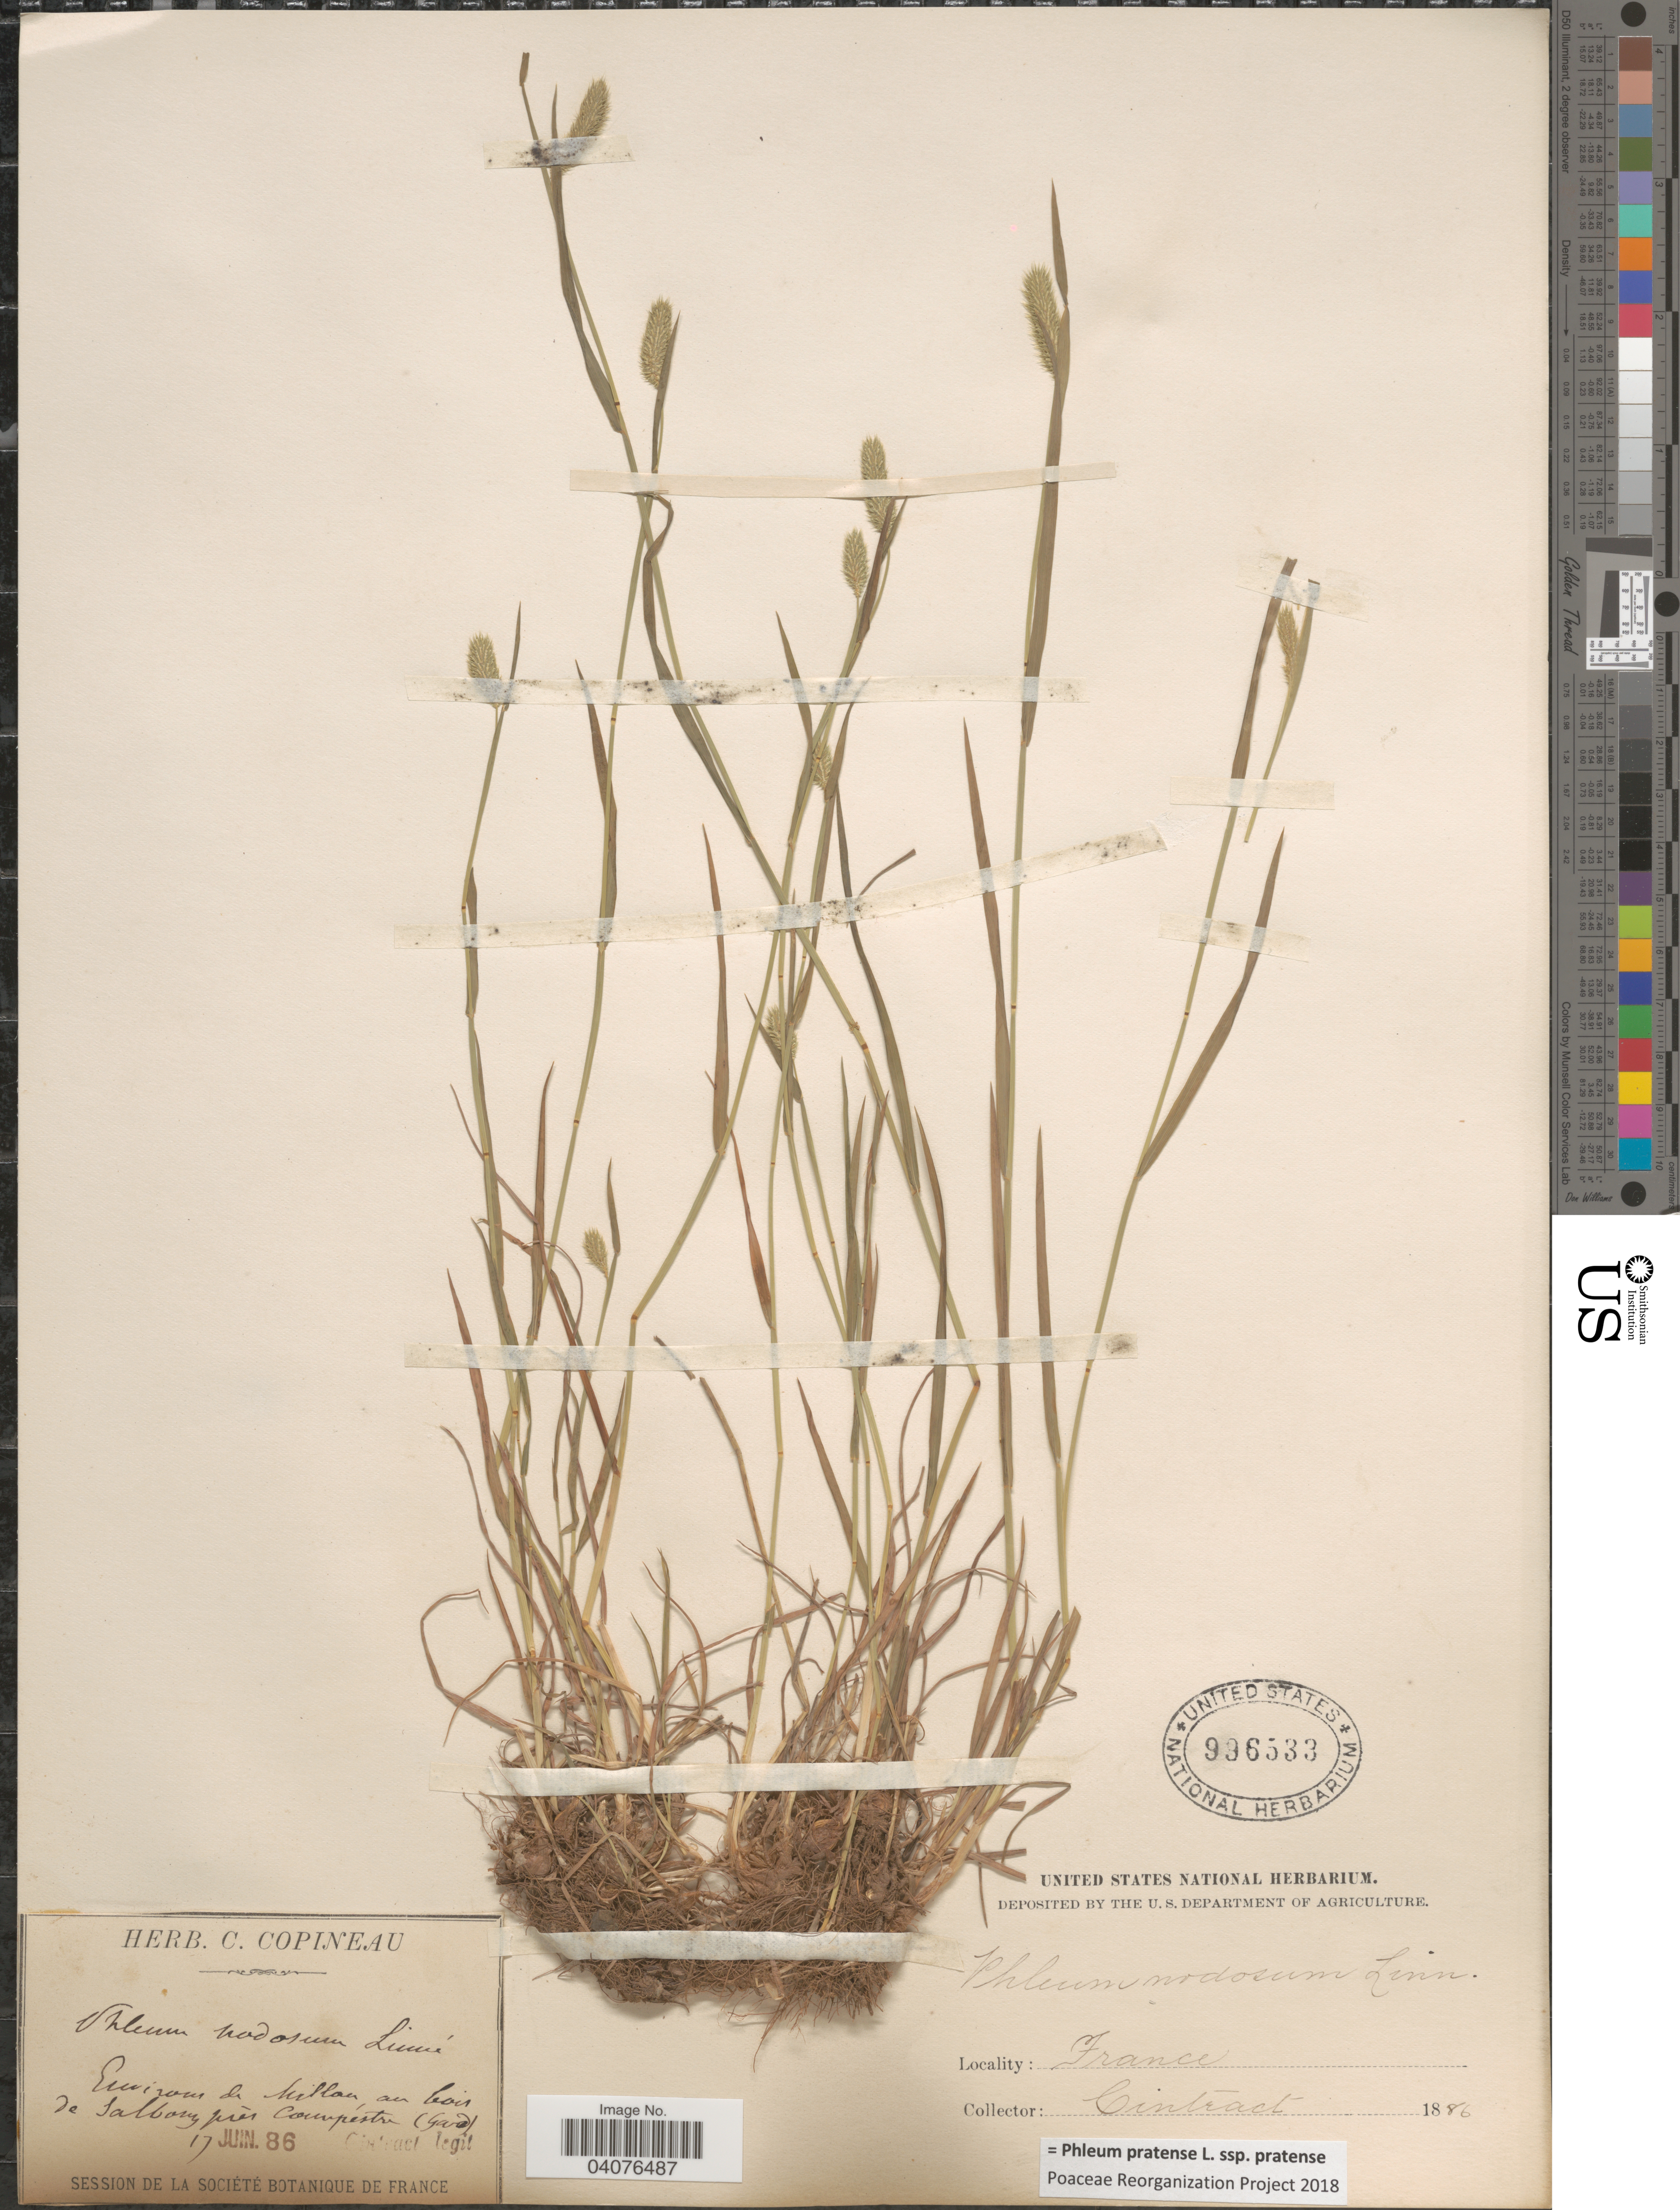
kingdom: Plantae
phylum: Tracheophyta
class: Liliopsida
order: Poales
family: Poaceae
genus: Phleum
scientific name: Phleum pratense subsp. pratense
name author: L.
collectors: Cintract, --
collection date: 1886-06-17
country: France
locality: Environs de Millan, au bois de Salbourg près Campéstra (Gard).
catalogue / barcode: US 996533